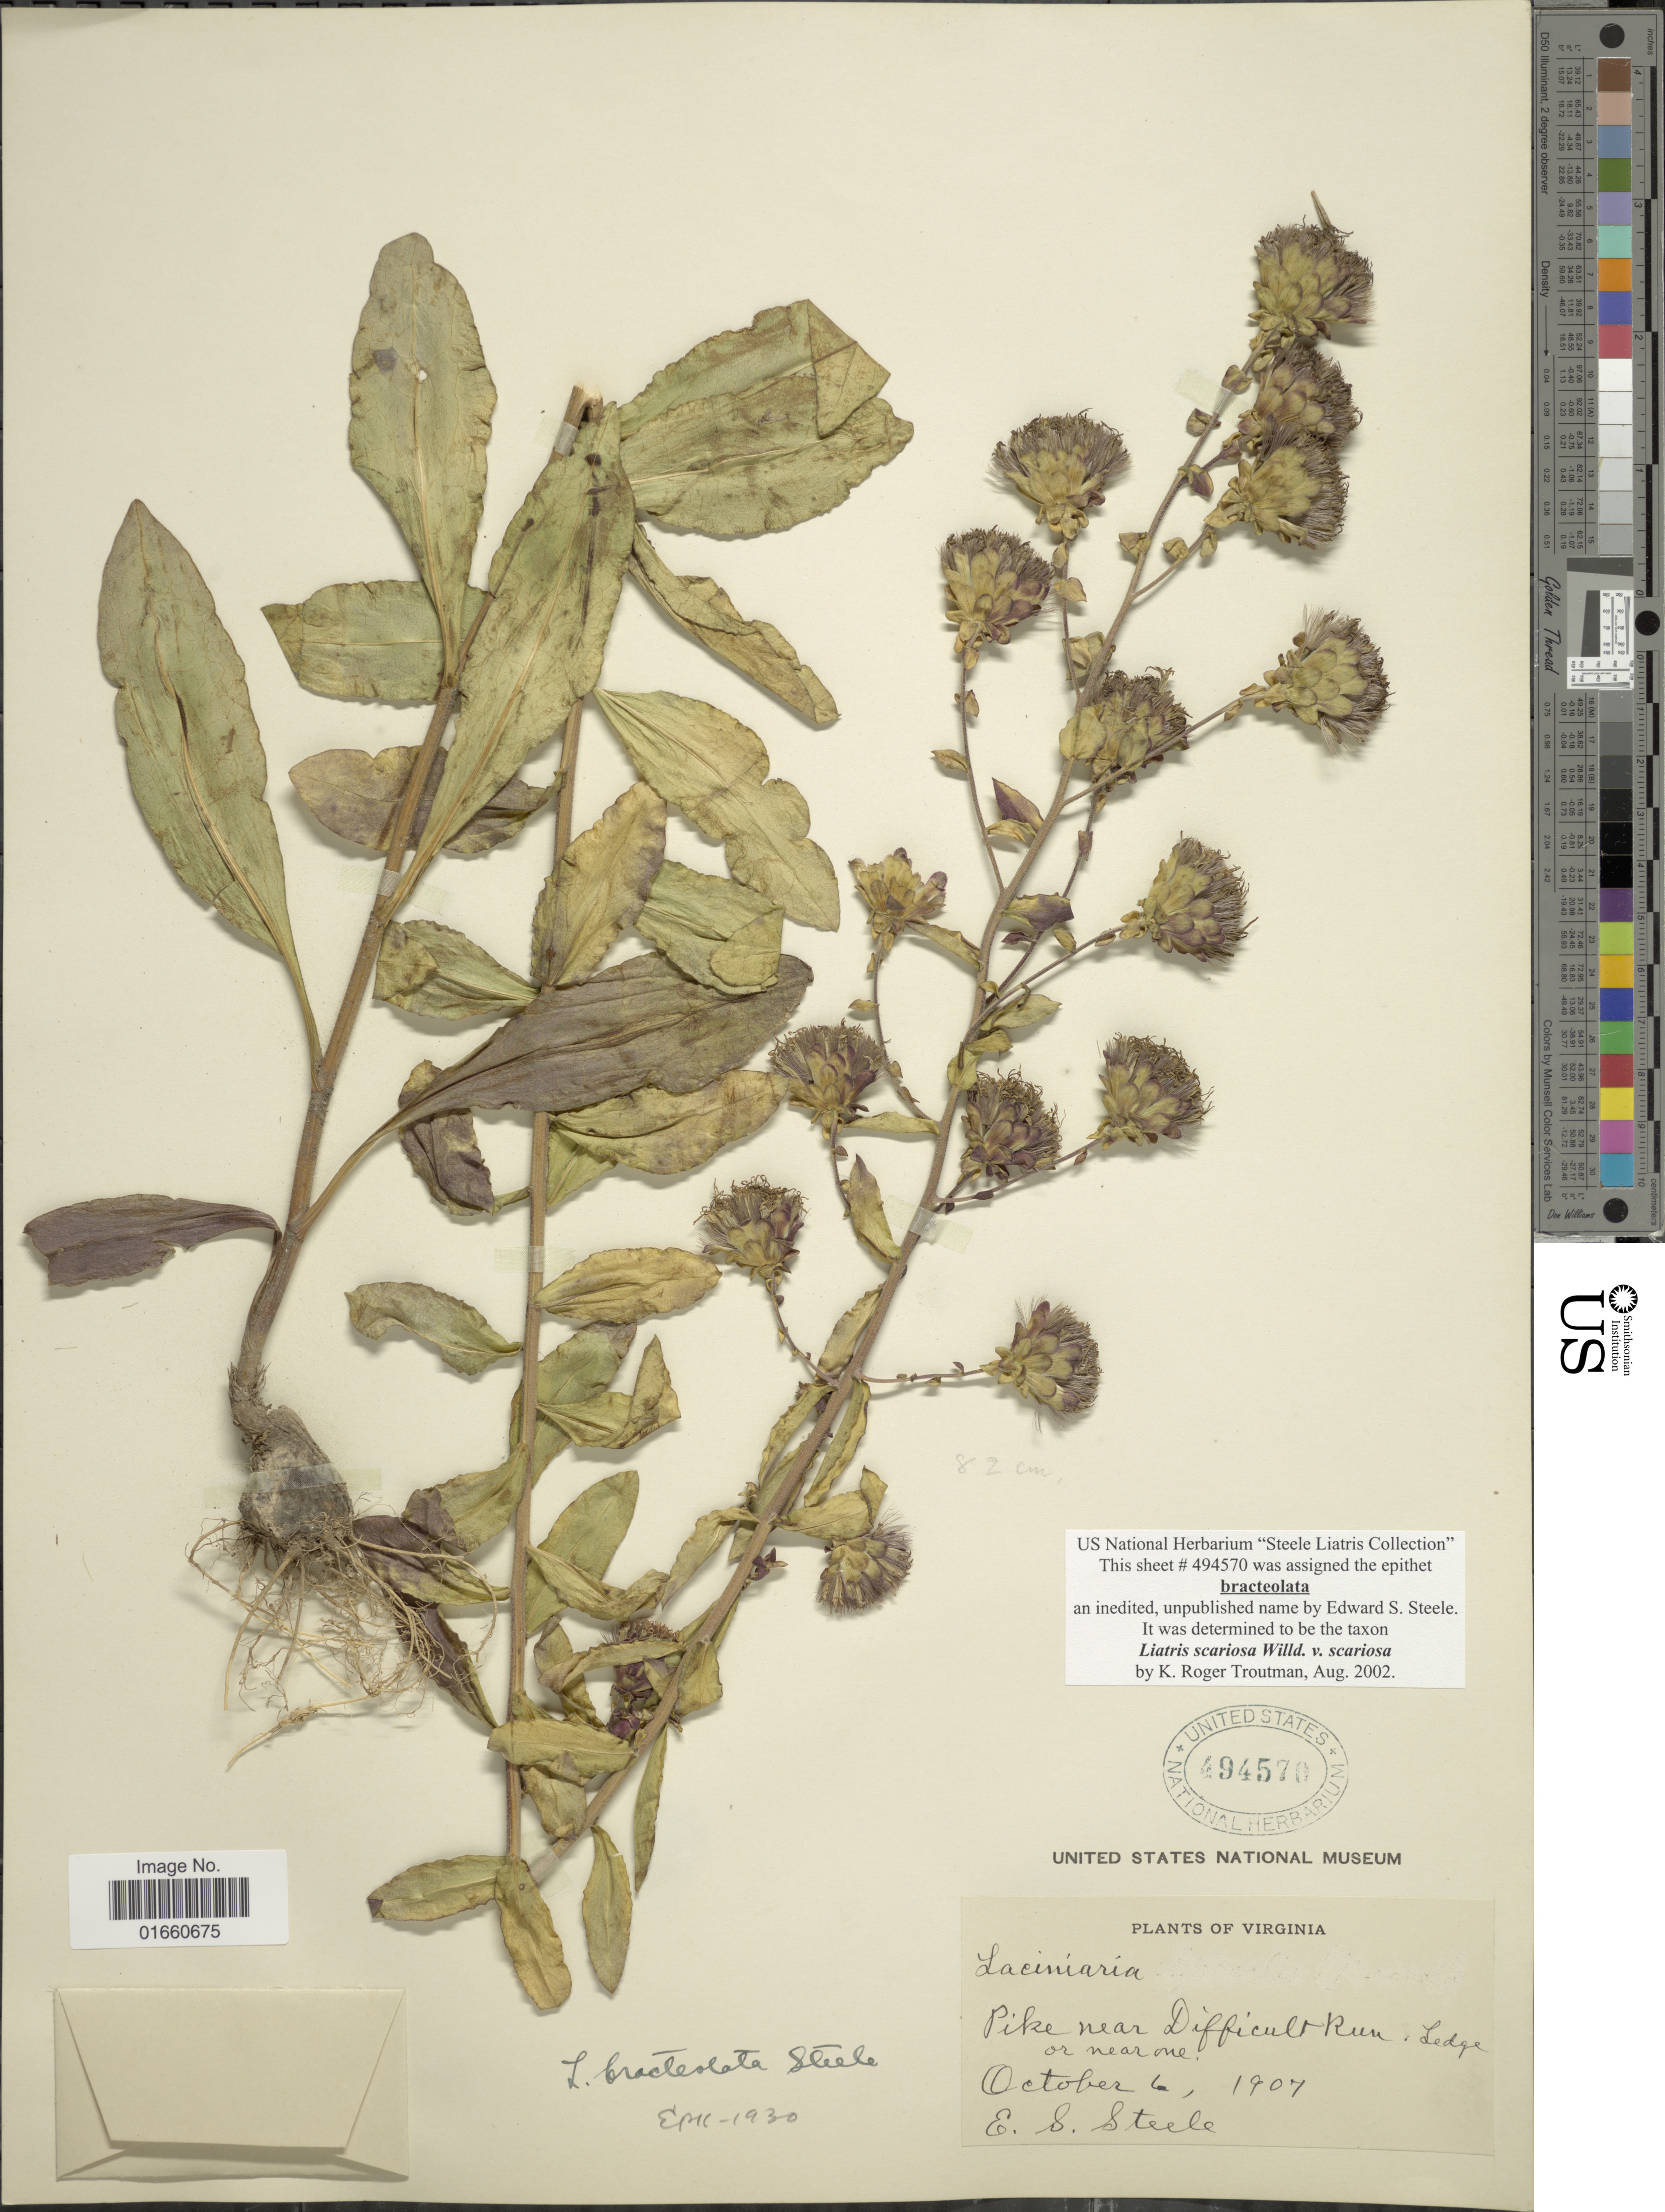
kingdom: Plantae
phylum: Tracheophyta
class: Magnoliopsida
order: Asterales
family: Asteraceae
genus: Liatris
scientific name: Liatris scariosa var. scariosa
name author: Willd.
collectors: E. Steele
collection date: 1907-10-06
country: United States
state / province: Virginia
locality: Pike near Difficult Run, Ledge or near one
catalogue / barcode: US 494570